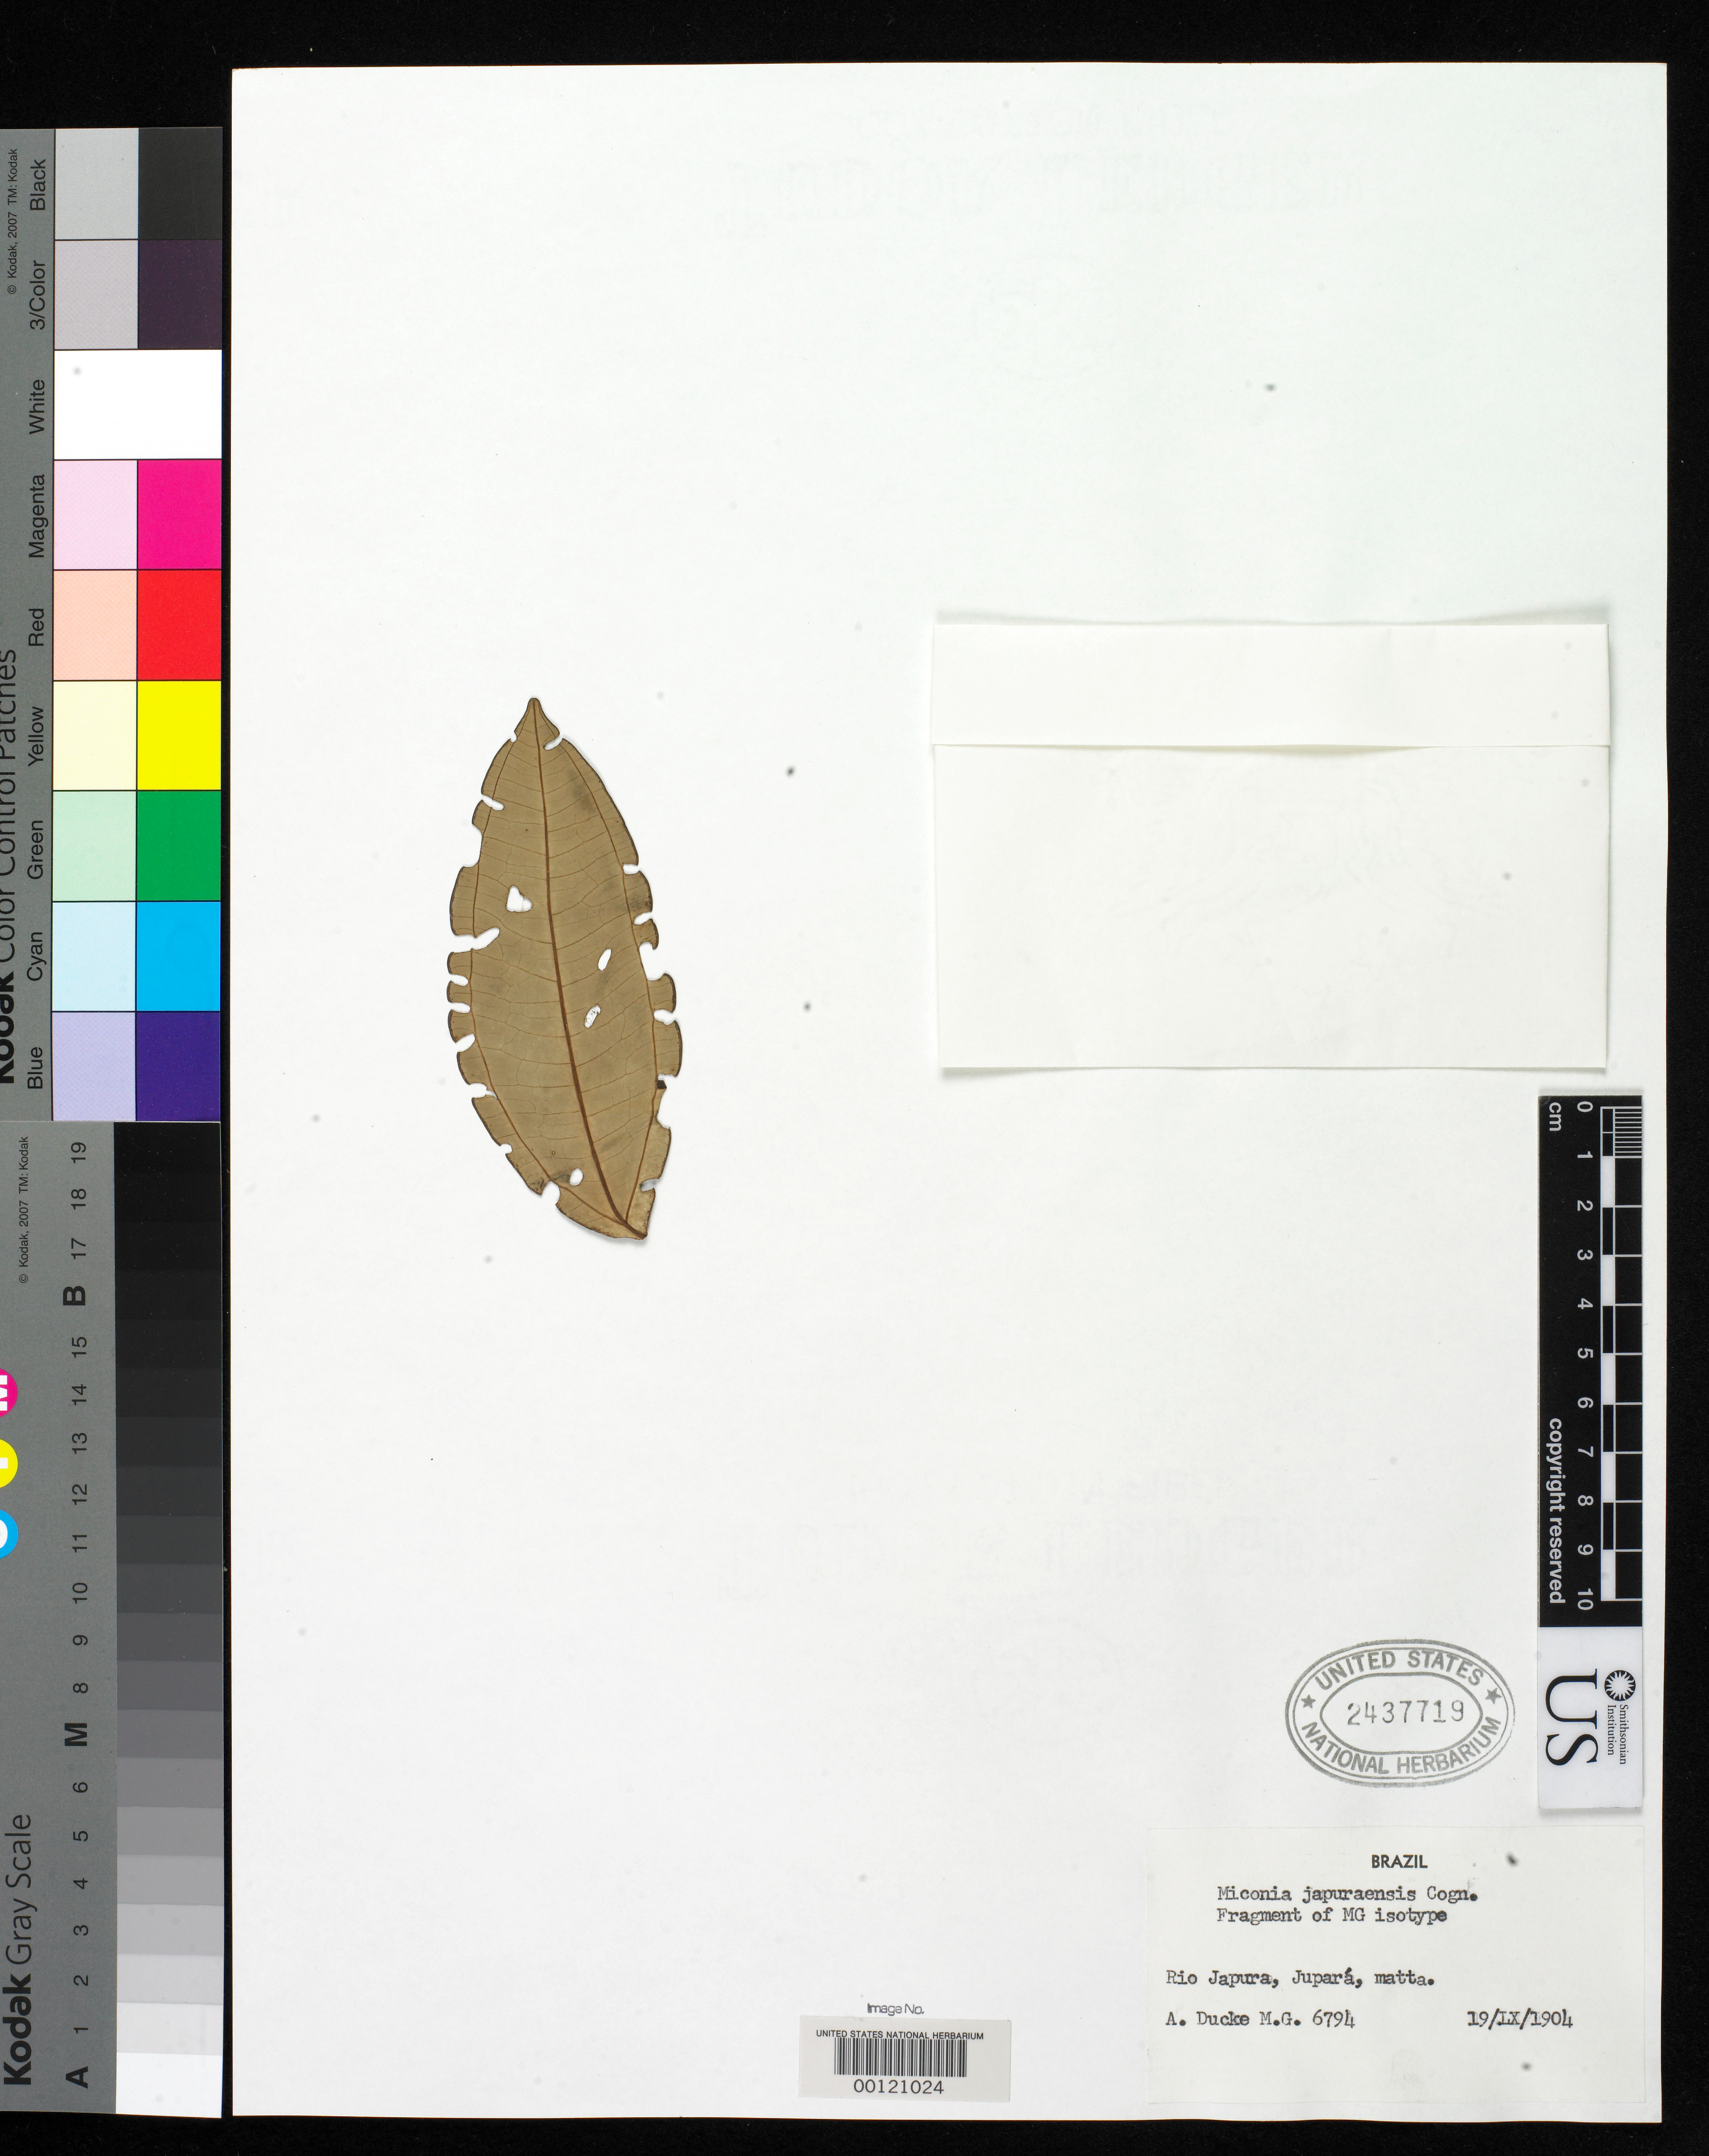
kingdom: Plantae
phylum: Tracheophyta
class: Magnoliopsida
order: Myrtales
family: Melastomataceae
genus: Miconia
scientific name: Miconia japuraensis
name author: Cogn.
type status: Type Fragment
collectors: A. Ducke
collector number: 6794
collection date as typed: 19 Sep 1904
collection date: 1904-09-19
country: Brazil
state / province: Amazonas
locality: Rio Japura, Japura.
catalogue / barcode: US 2437719